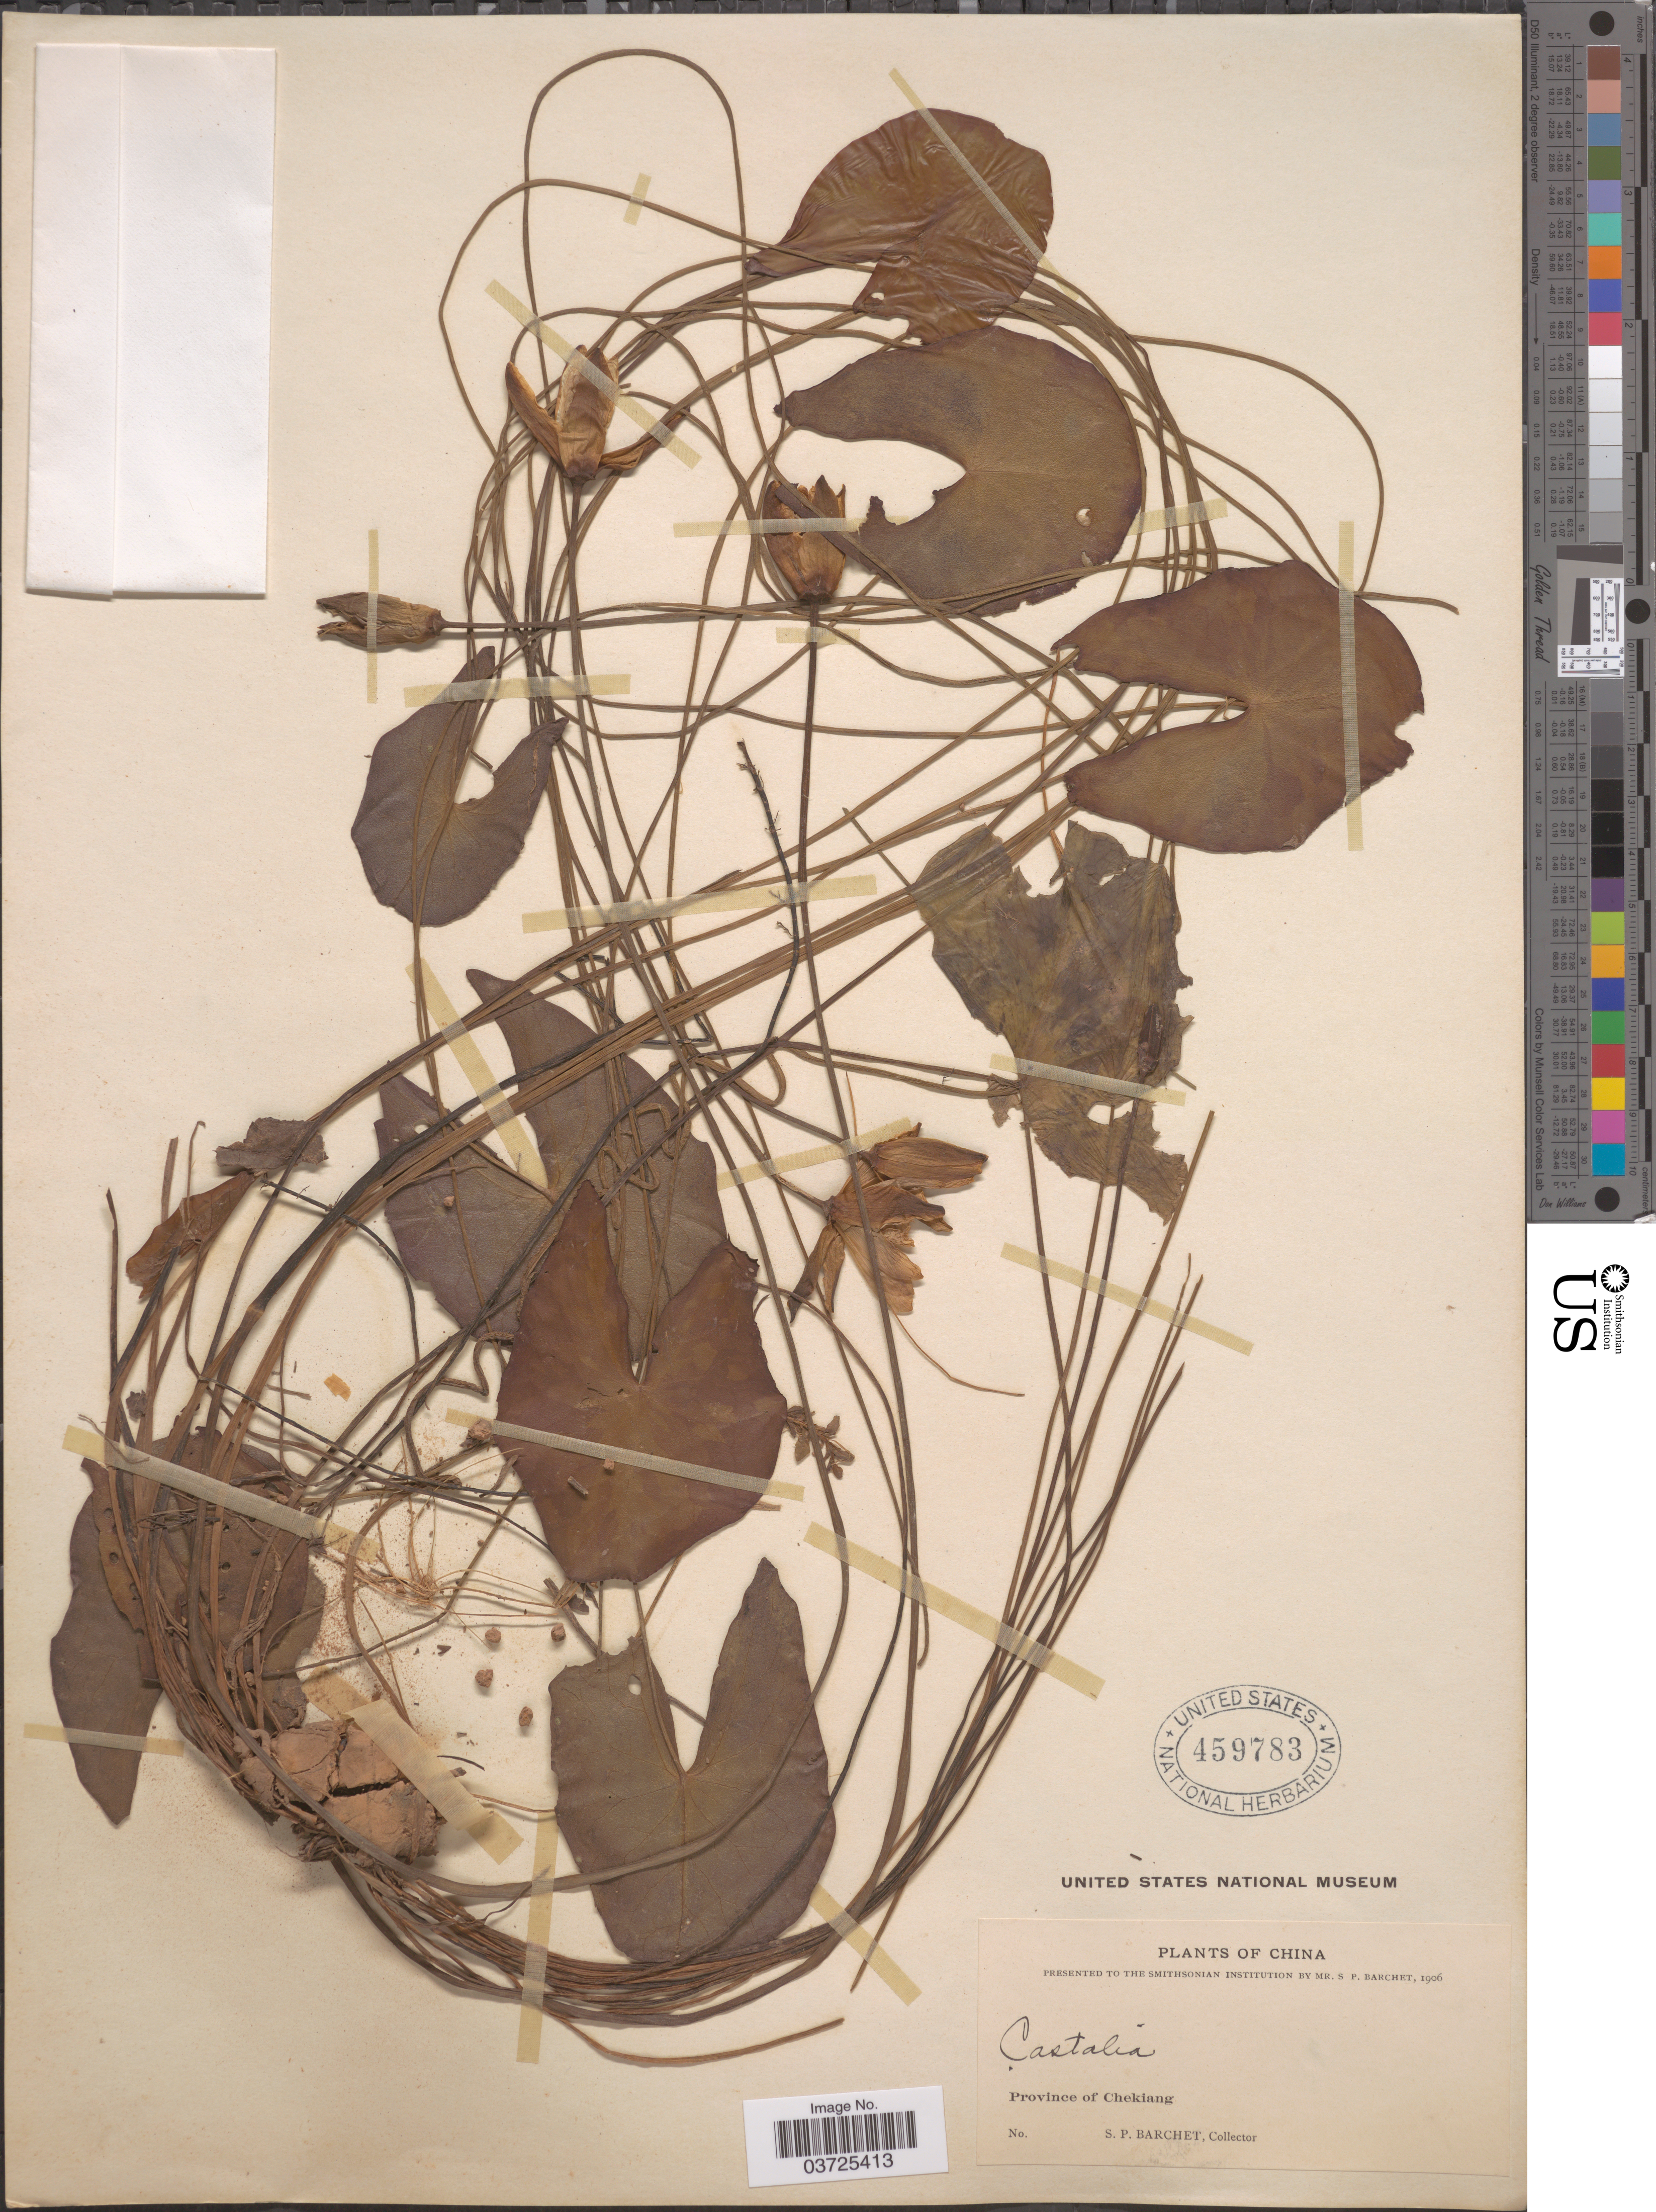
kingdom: Plantae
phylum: Tracheophyta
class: Magnoliopsida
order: Nymphaeales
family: Nymphaeaceae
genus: Nymphaea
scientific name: Nymphaea sp.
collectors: S. P. Barchet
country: China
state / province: Zhejiang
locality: Castalia. Province of Chekiang.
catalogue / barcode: US 459783